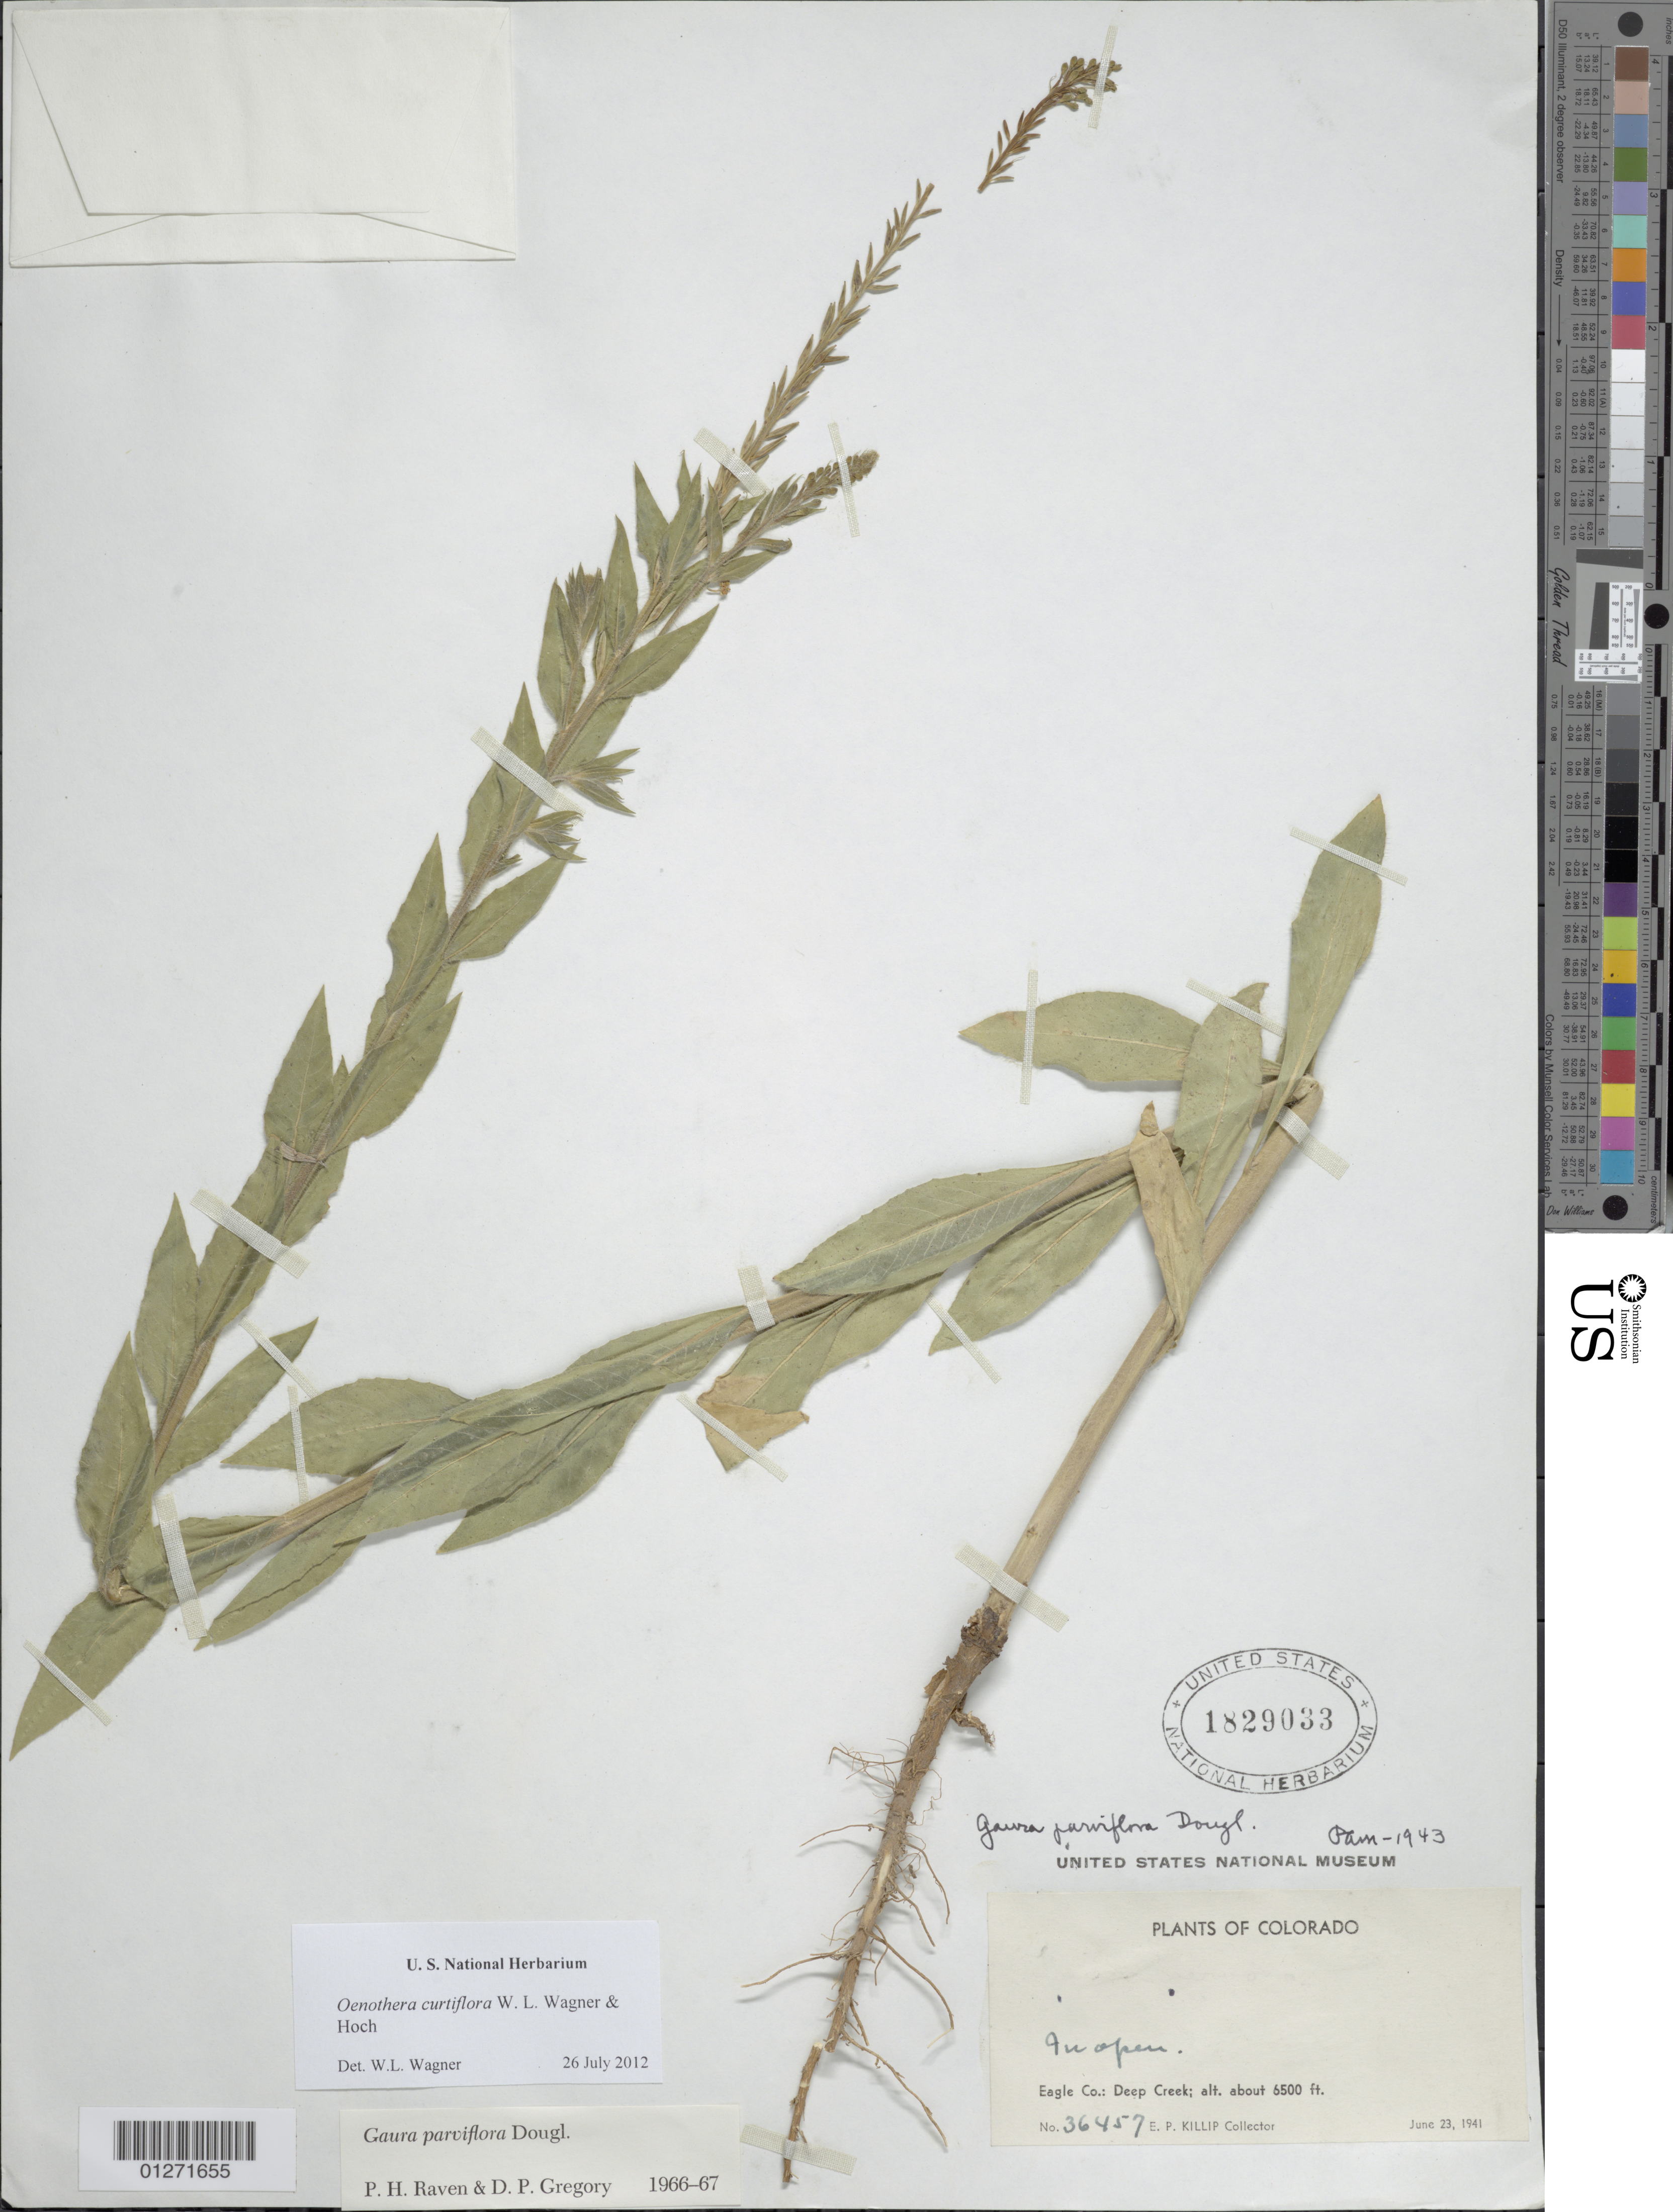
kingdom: Plantae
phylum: Tracheophyta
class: Magnoliopsida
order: Myrtales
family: Onagraceae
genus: Oenothera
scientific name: Oenothera curtiflora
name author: W.L. Wagner & Hoch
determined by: Wagner, W. L., (BOT), Smithsonian Institution - National Museum of Natural History (UNITED STATES)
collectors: E. P. Killip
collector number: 36457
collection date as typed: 23 Jun 1941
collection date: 1941-06-23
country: United States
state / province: Colorado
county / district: Eagle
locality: Deep Creek.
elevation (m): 1981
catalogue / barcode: US 1829033